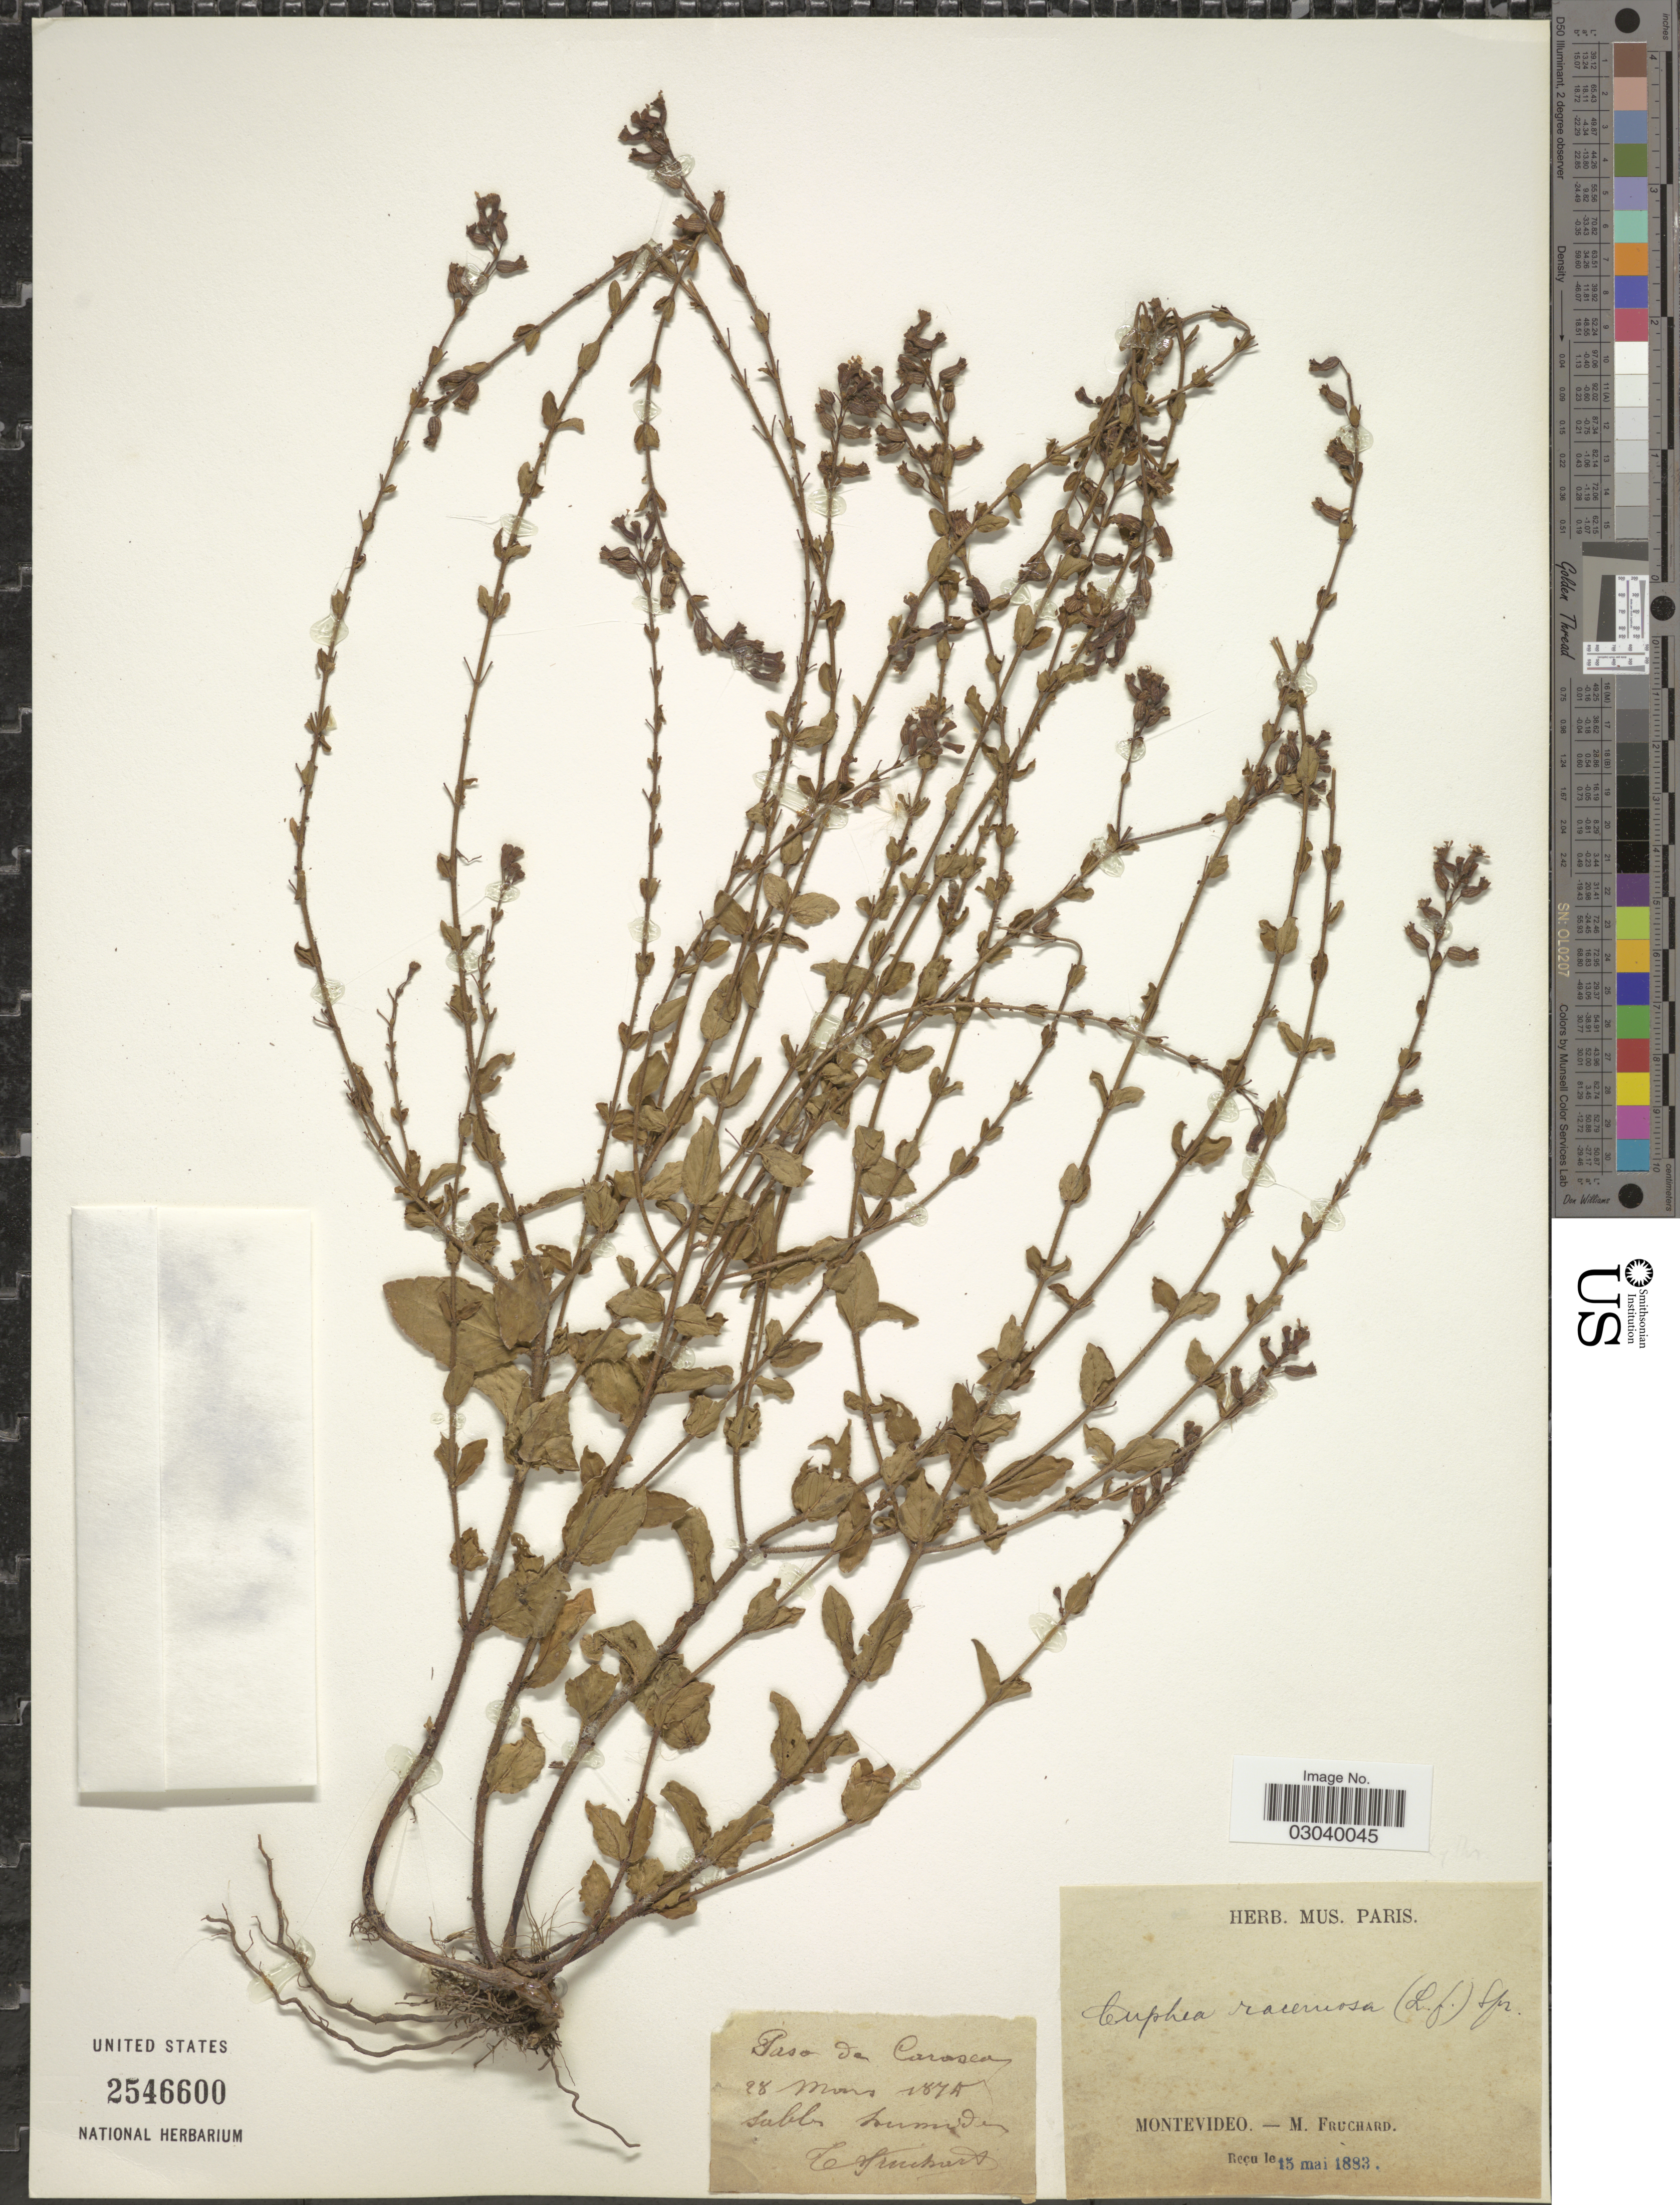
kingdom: Plantae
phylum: Tracheophyta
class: Magnoliopsida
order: Myrtales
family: Lythraceae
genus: Cuphea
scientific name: Cuphea racemosa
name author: (L. f.) Spreng.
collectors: M. Fruchard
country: Uruguay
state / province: Montevideo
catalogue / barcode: US 2546600